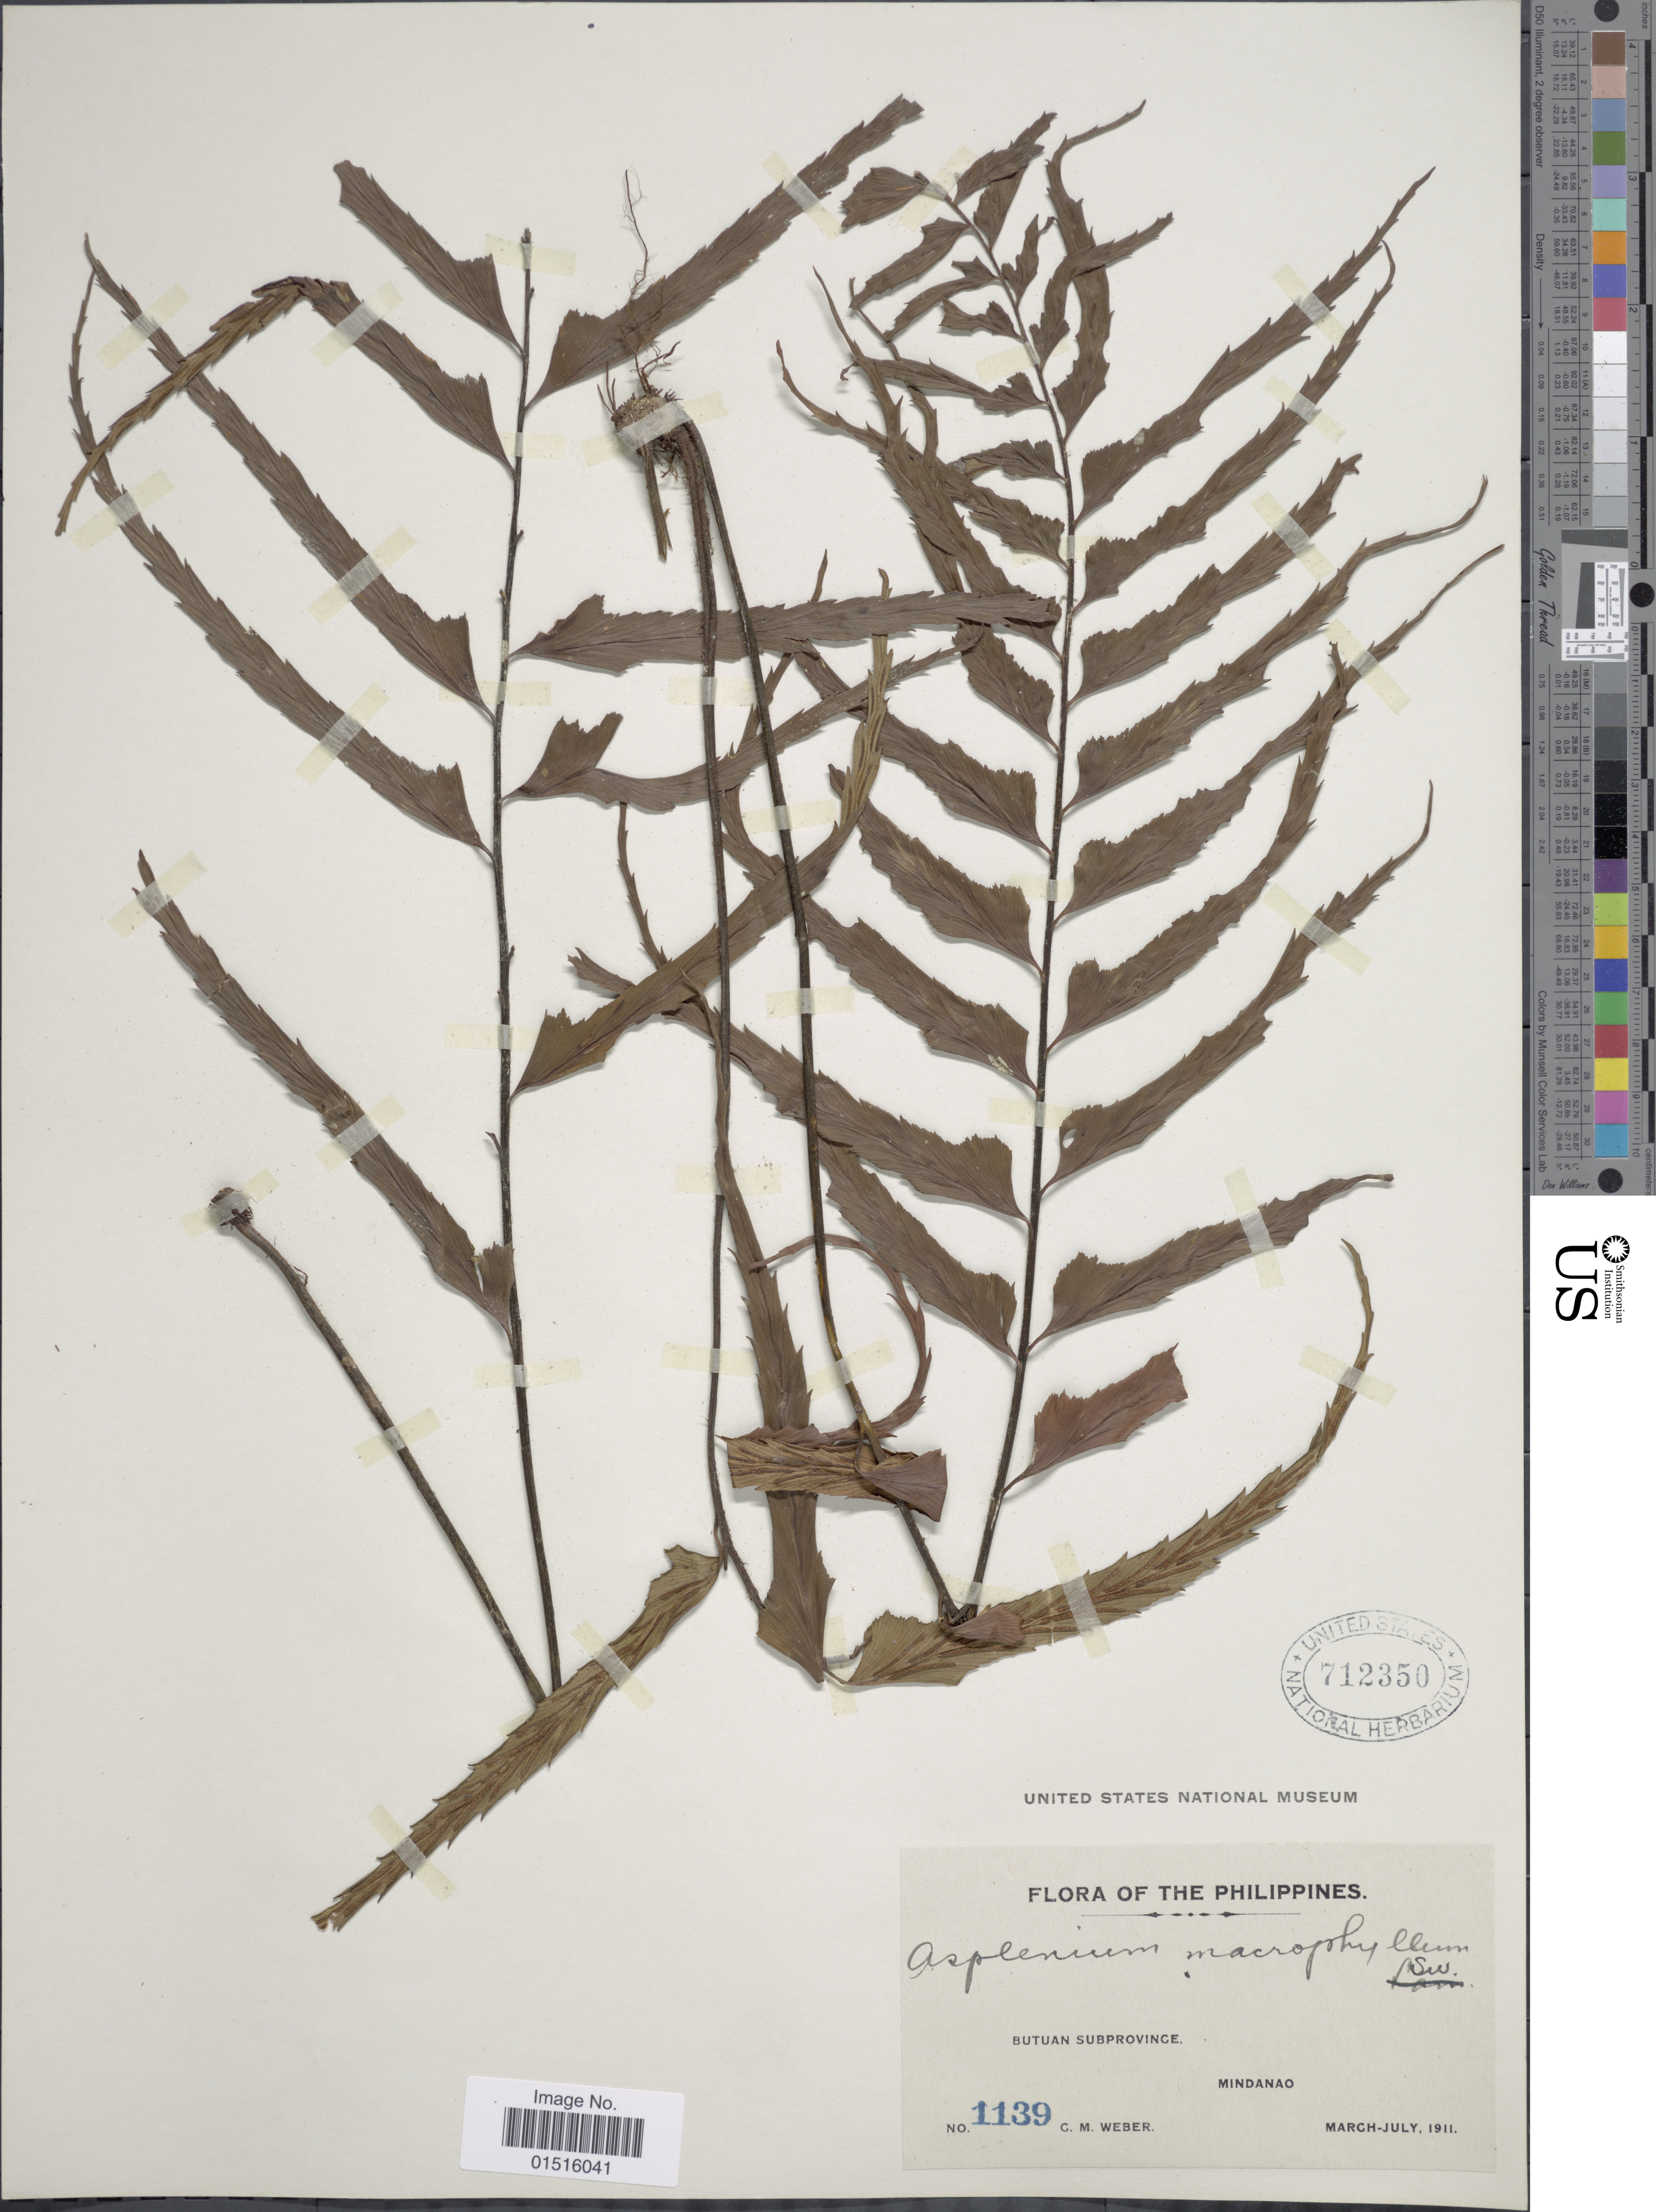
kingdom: Plantae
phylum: Tracheophyta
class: Polypodiopsida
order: Polypodiales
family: Aspleniaceae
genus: Asplenium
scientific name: Asplenium anisodontum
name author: C. Presl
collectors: C. M. Weber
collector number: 1139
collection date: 1911-03/1911-07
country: Philippines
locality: Butuan subprovince, Mindadao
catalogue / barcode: US 712350